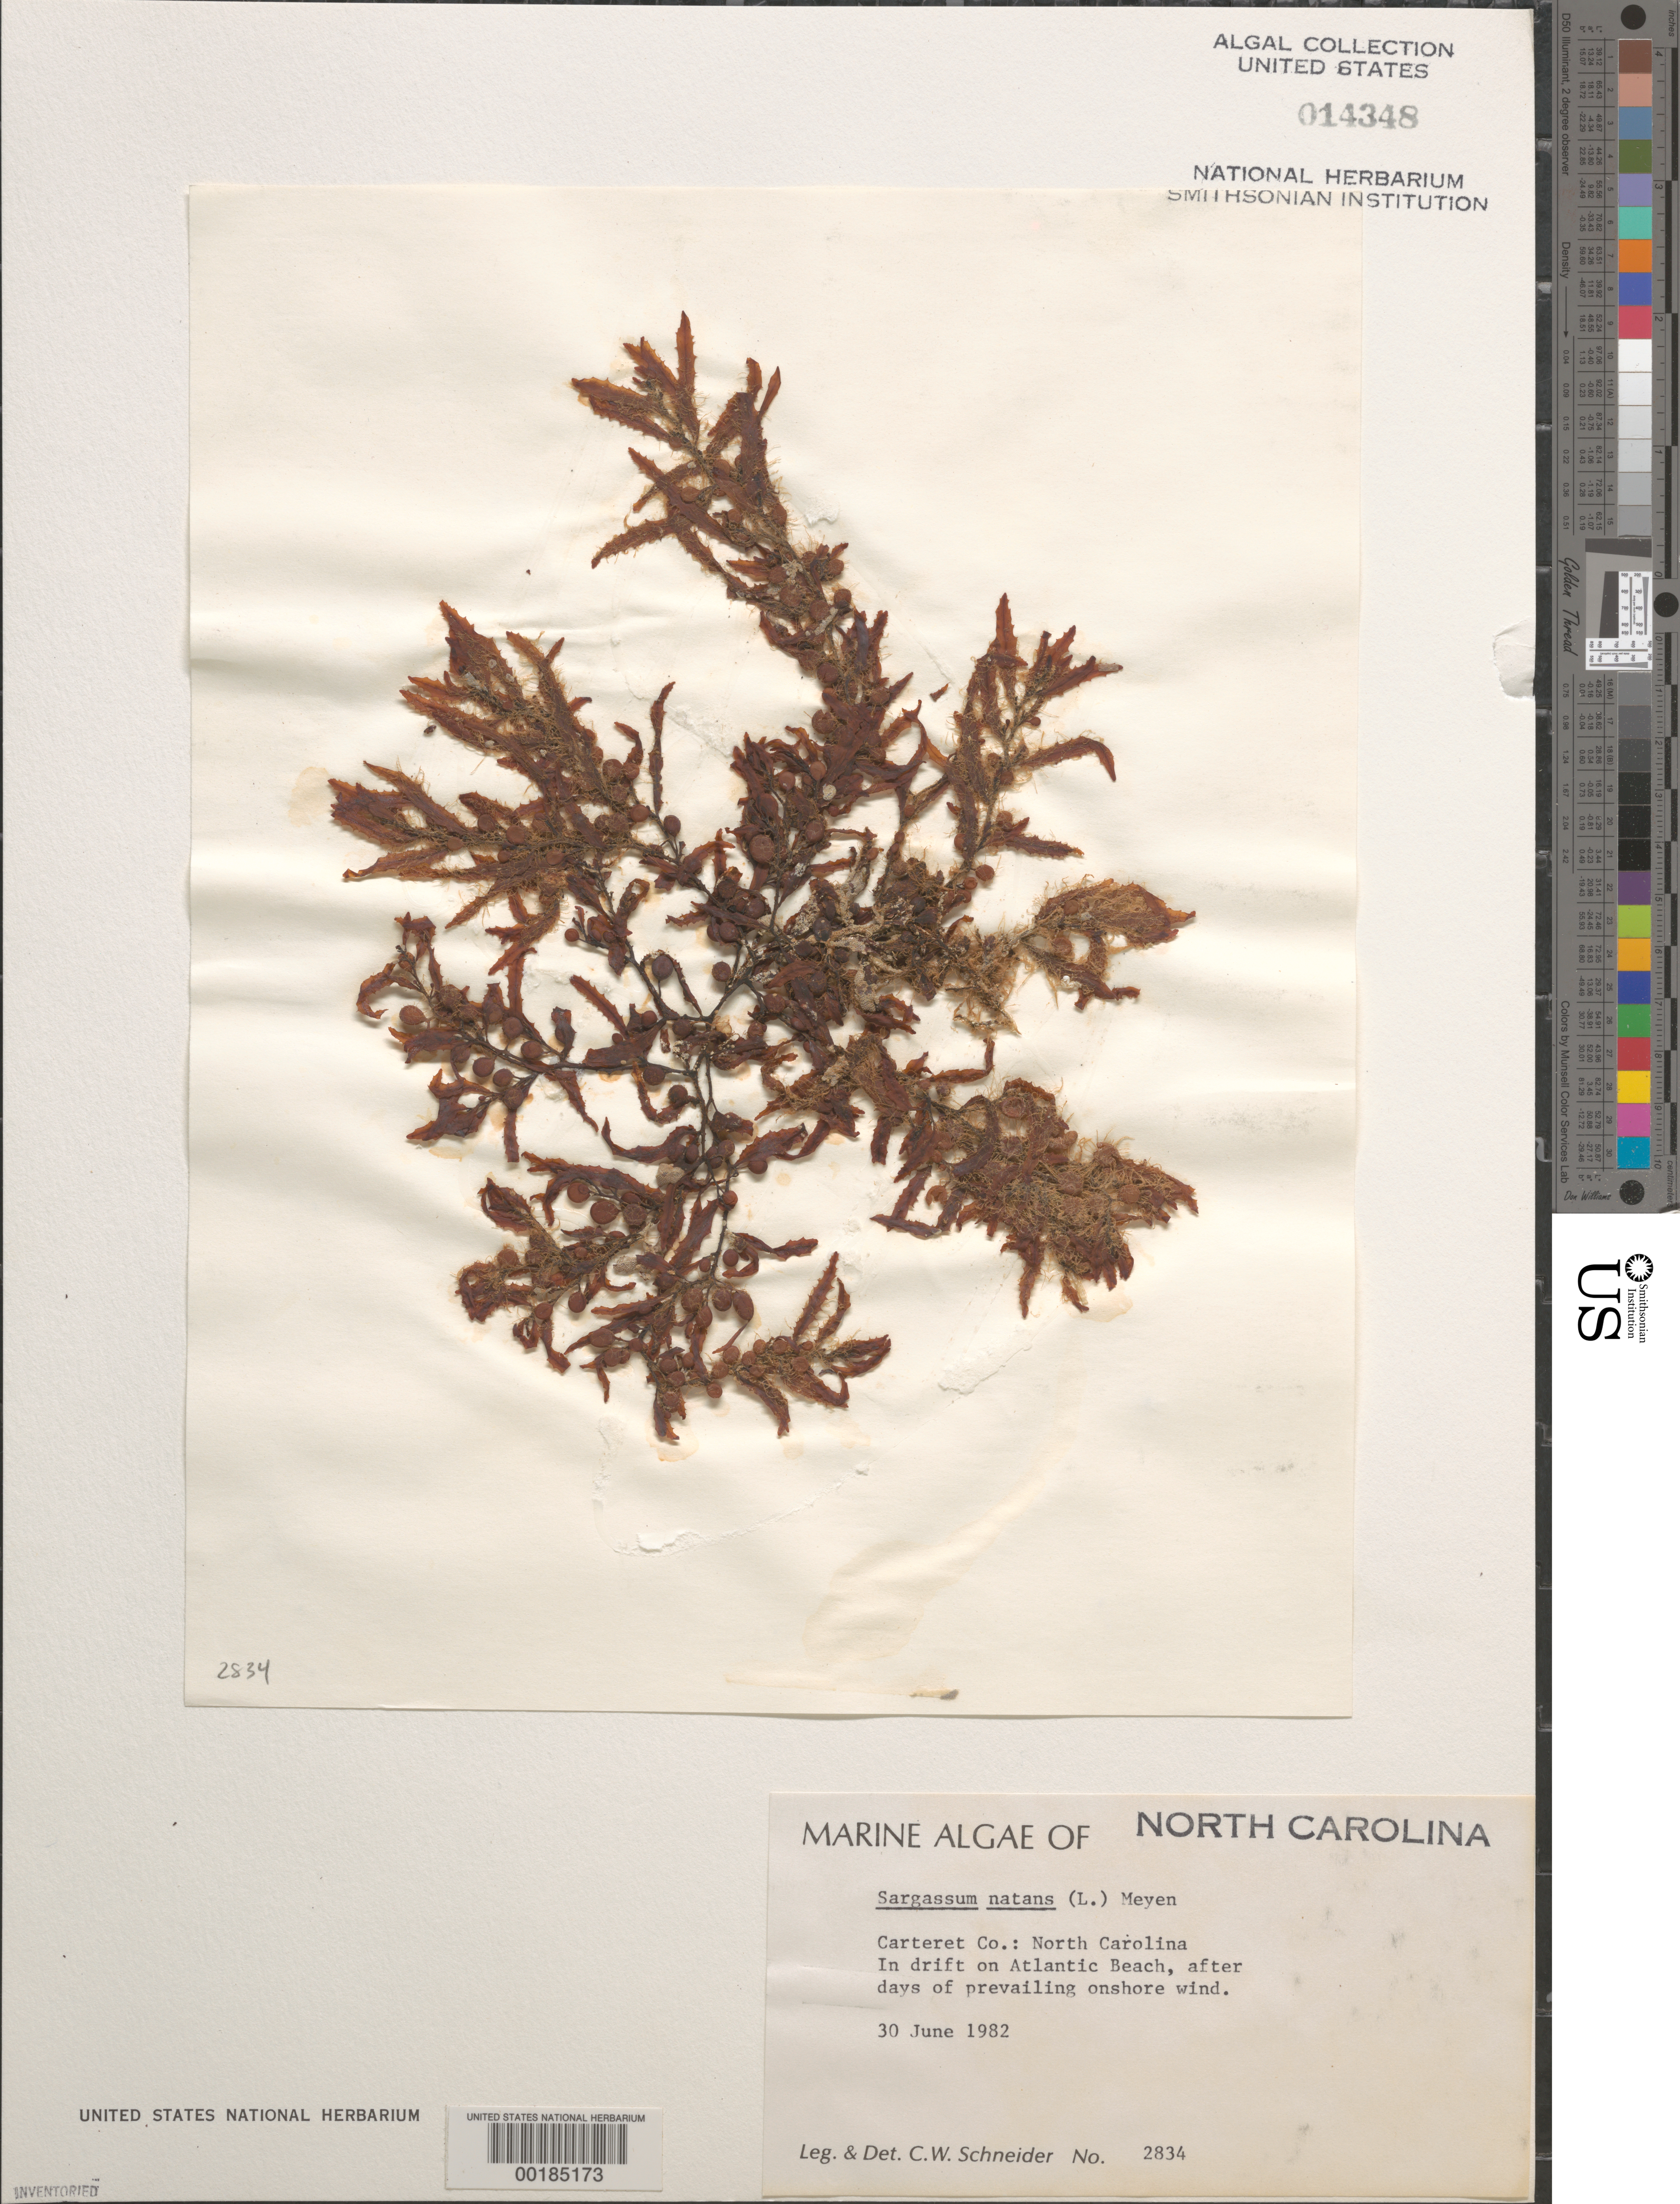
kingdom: Chromista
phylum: Ochrophyta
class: Phaeophyceae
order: Fucales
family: Sargassaceae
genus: Sargassum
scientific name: Sargassum natans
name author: (L.) Gaillon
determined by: Schneider, C. W.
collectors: C. W. Schneider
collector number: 2834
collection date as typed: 30 Jun 1982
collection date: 1982-06-30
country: United States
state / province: North Carolina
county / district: Carteret County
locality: Atlantic Beach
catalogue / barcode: US 14348